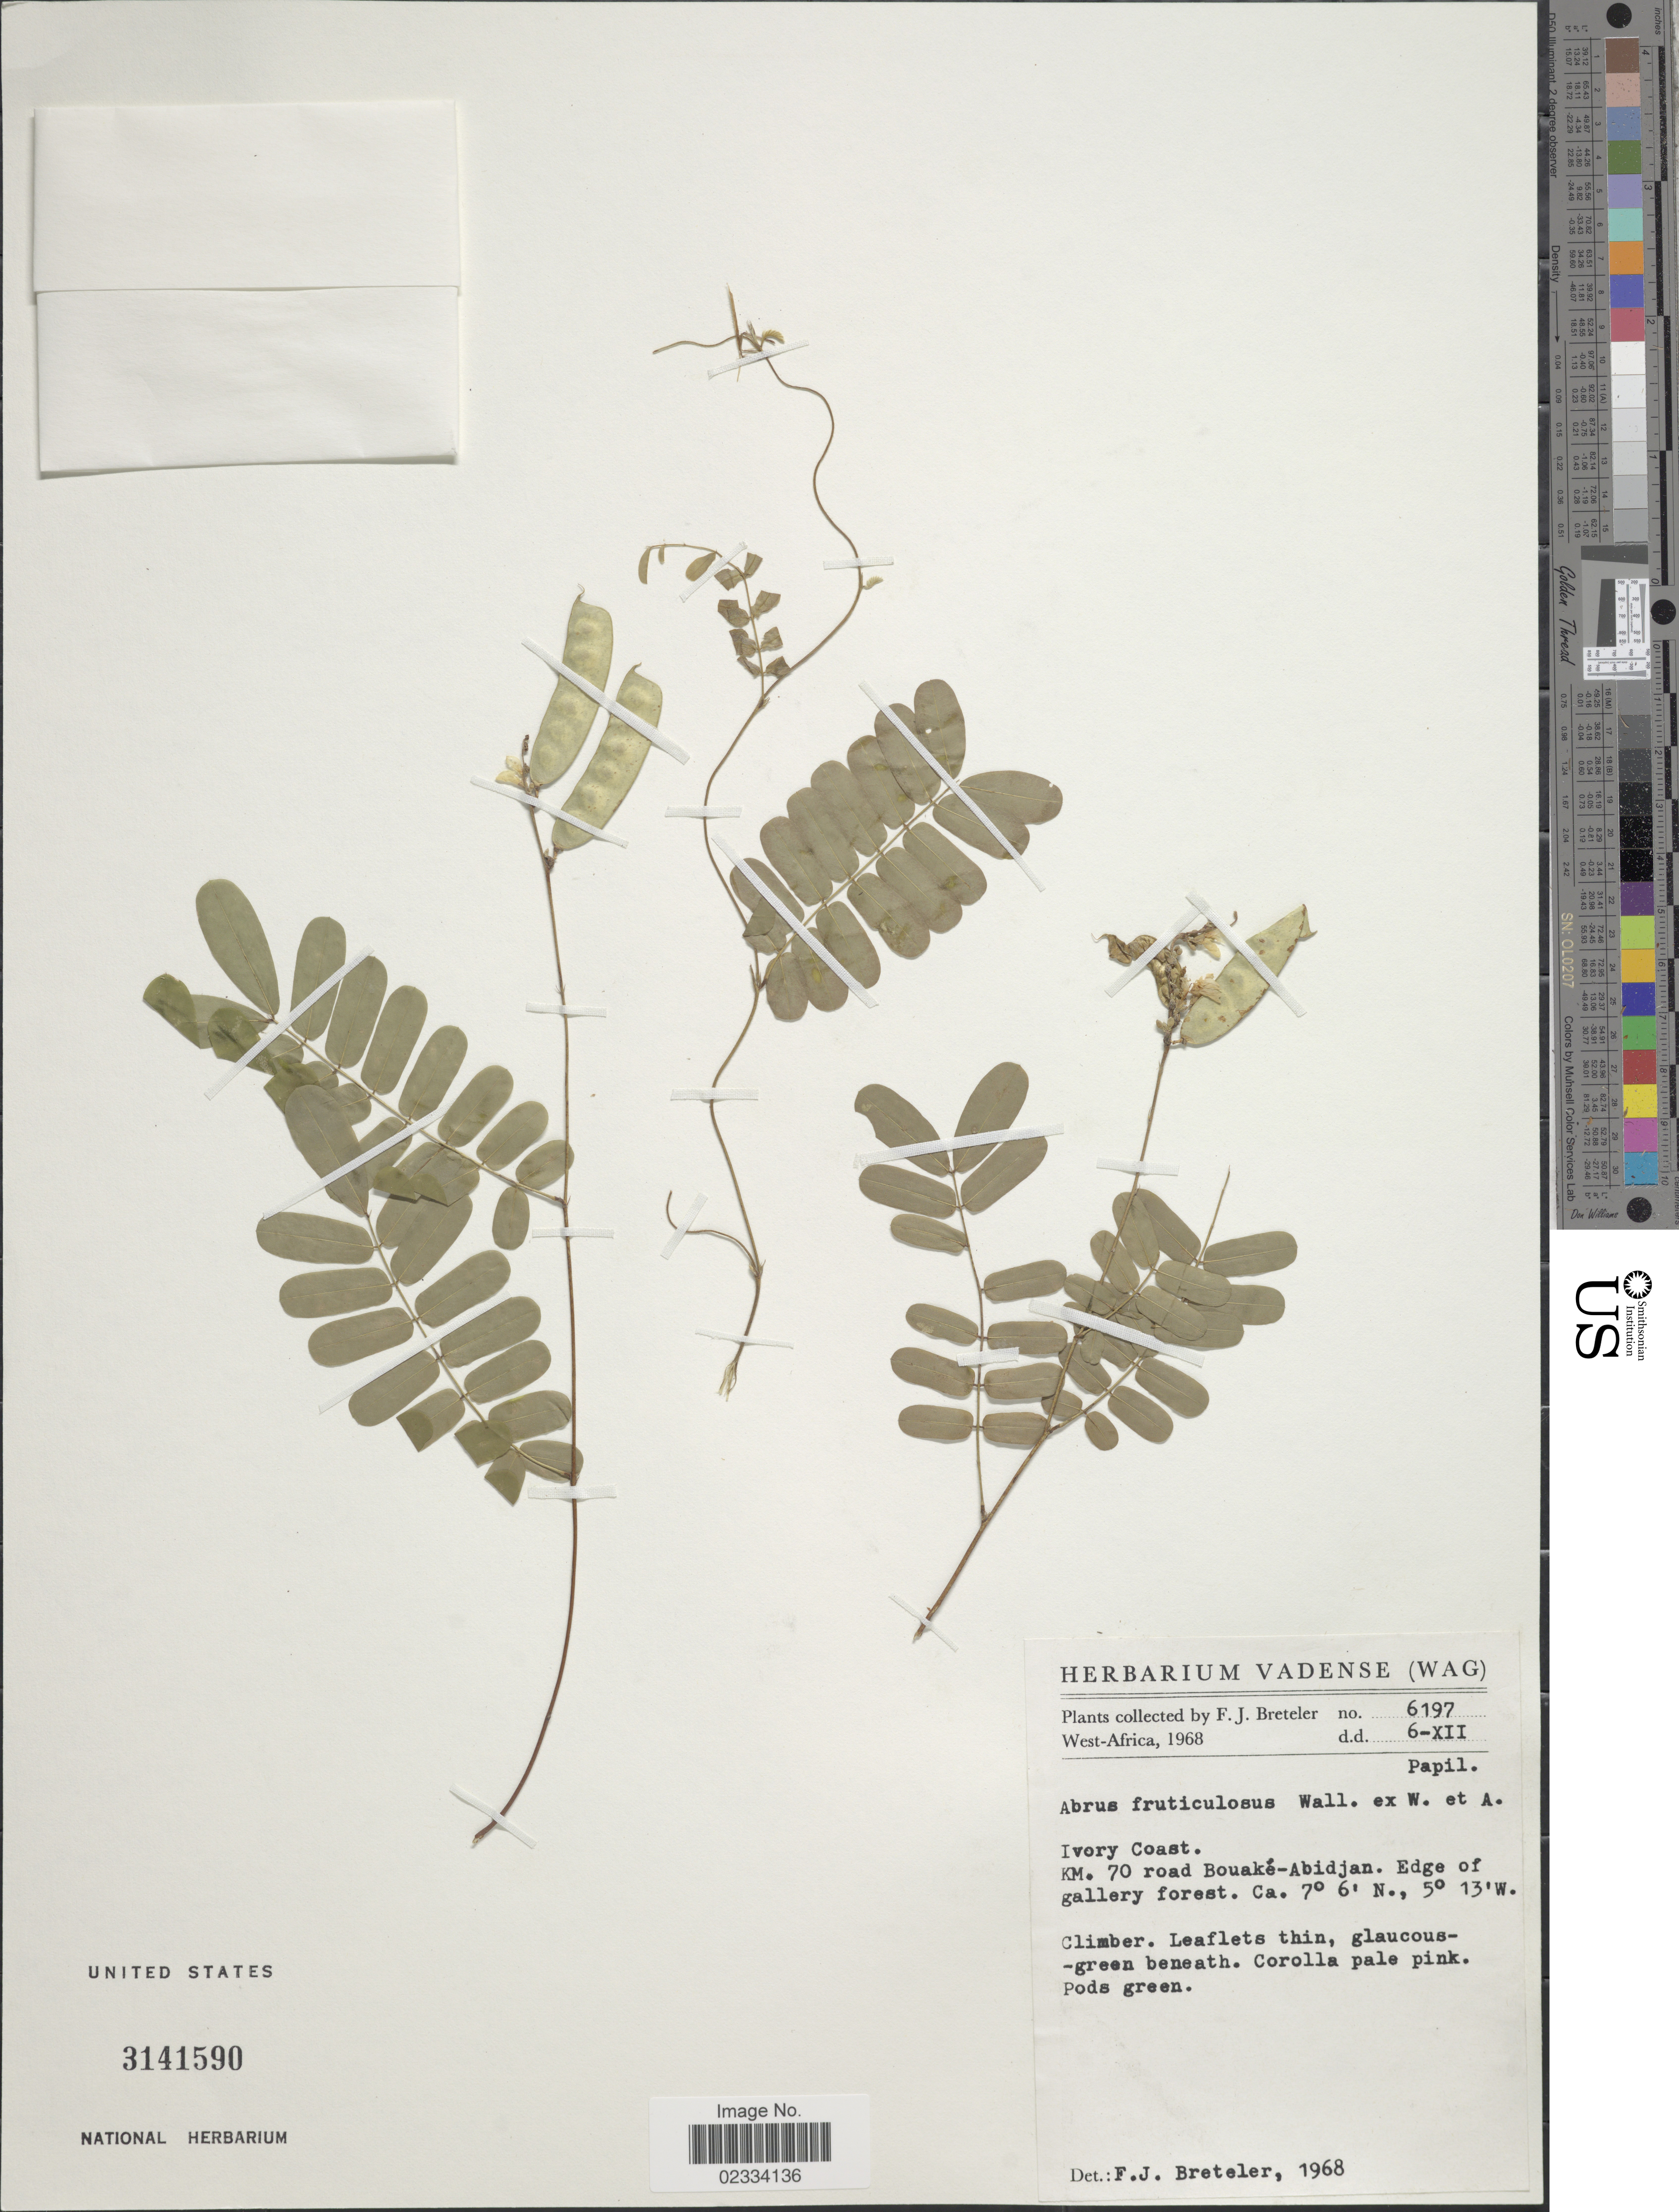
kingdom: Plantae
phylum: Tracheophyta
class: Magnoliopsida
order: Fabales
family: Fabaceae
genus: Abrus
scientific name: Abrus fruticulosus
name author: Wall. ex Wight & Arn.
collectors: F. J. Breteler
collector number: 6197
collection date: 1968-12-06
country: Ivory Coast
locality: Km. 70 road Bouaké-Abidjan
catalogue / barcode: US 3141590